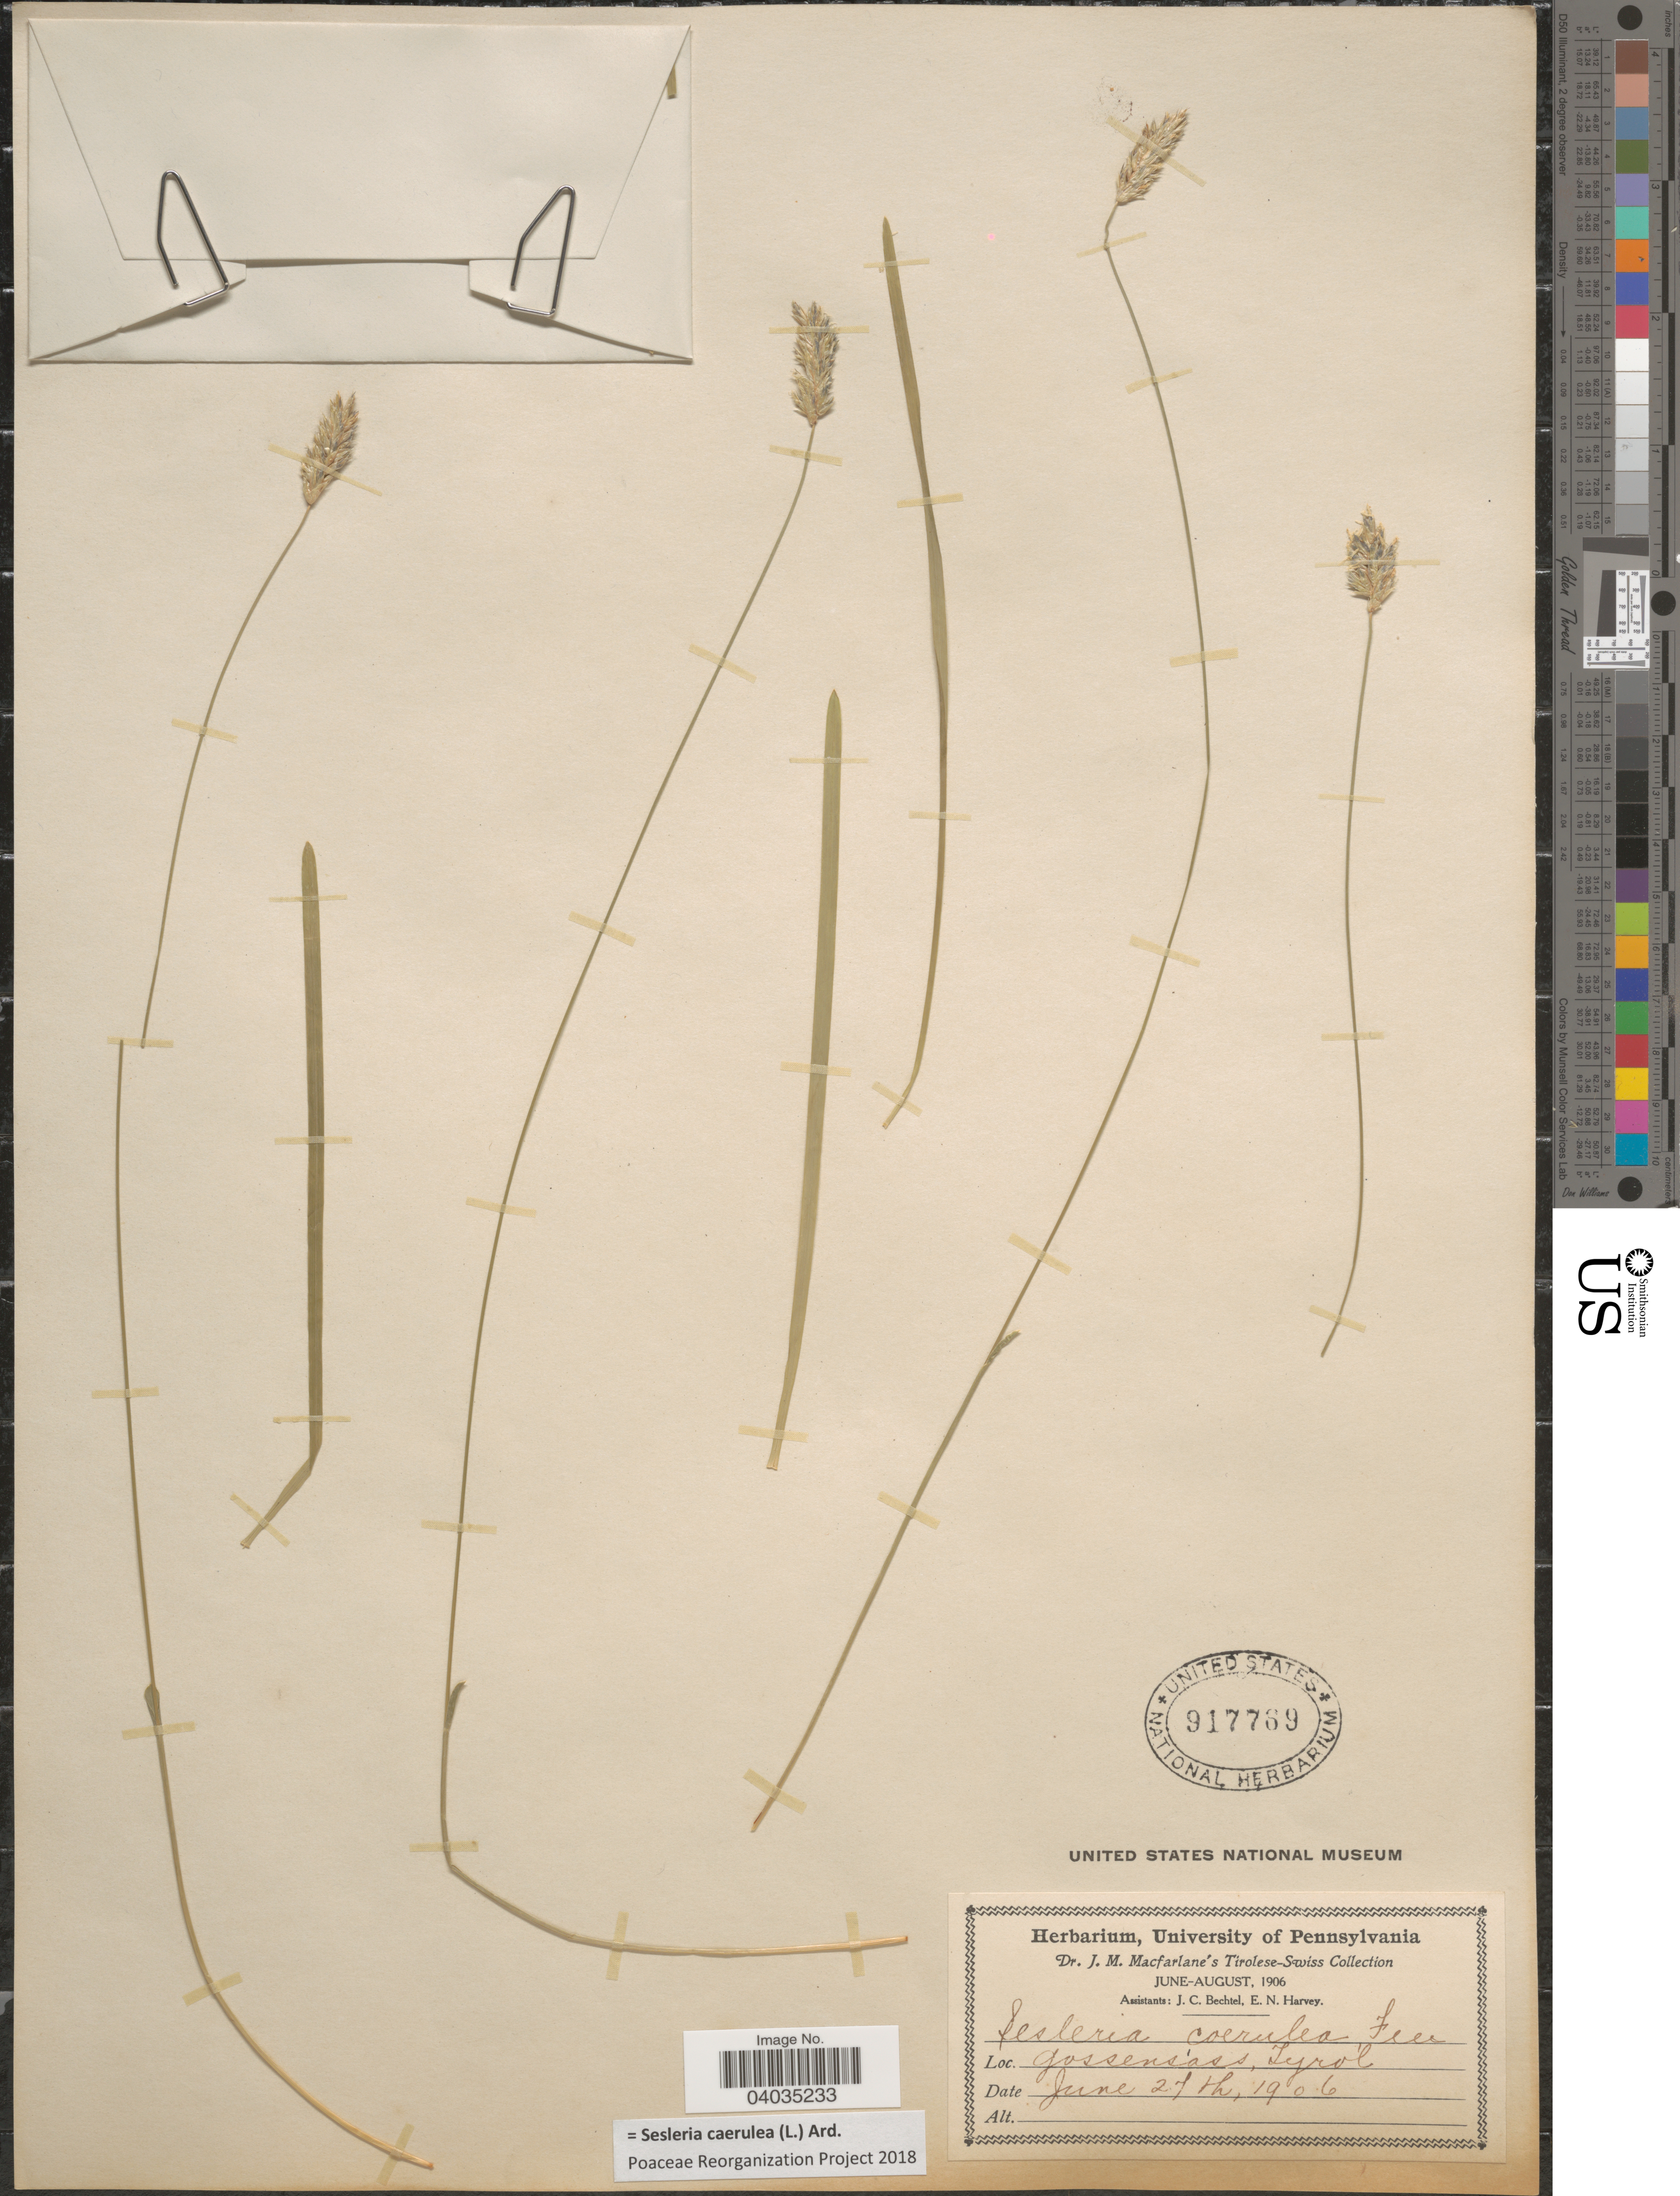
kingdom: Plantae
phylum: Tracheophyta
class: Liliopsida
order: Poales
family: Poaceae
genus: Sesleria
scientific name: Sesleria caerulea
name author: (L.) Ard.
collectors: J. Macfalane, J. Bechtel & E. Harvey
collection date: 1906-06-27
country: Italy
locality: Gossensass, Tyrol.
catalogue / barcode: US 917769